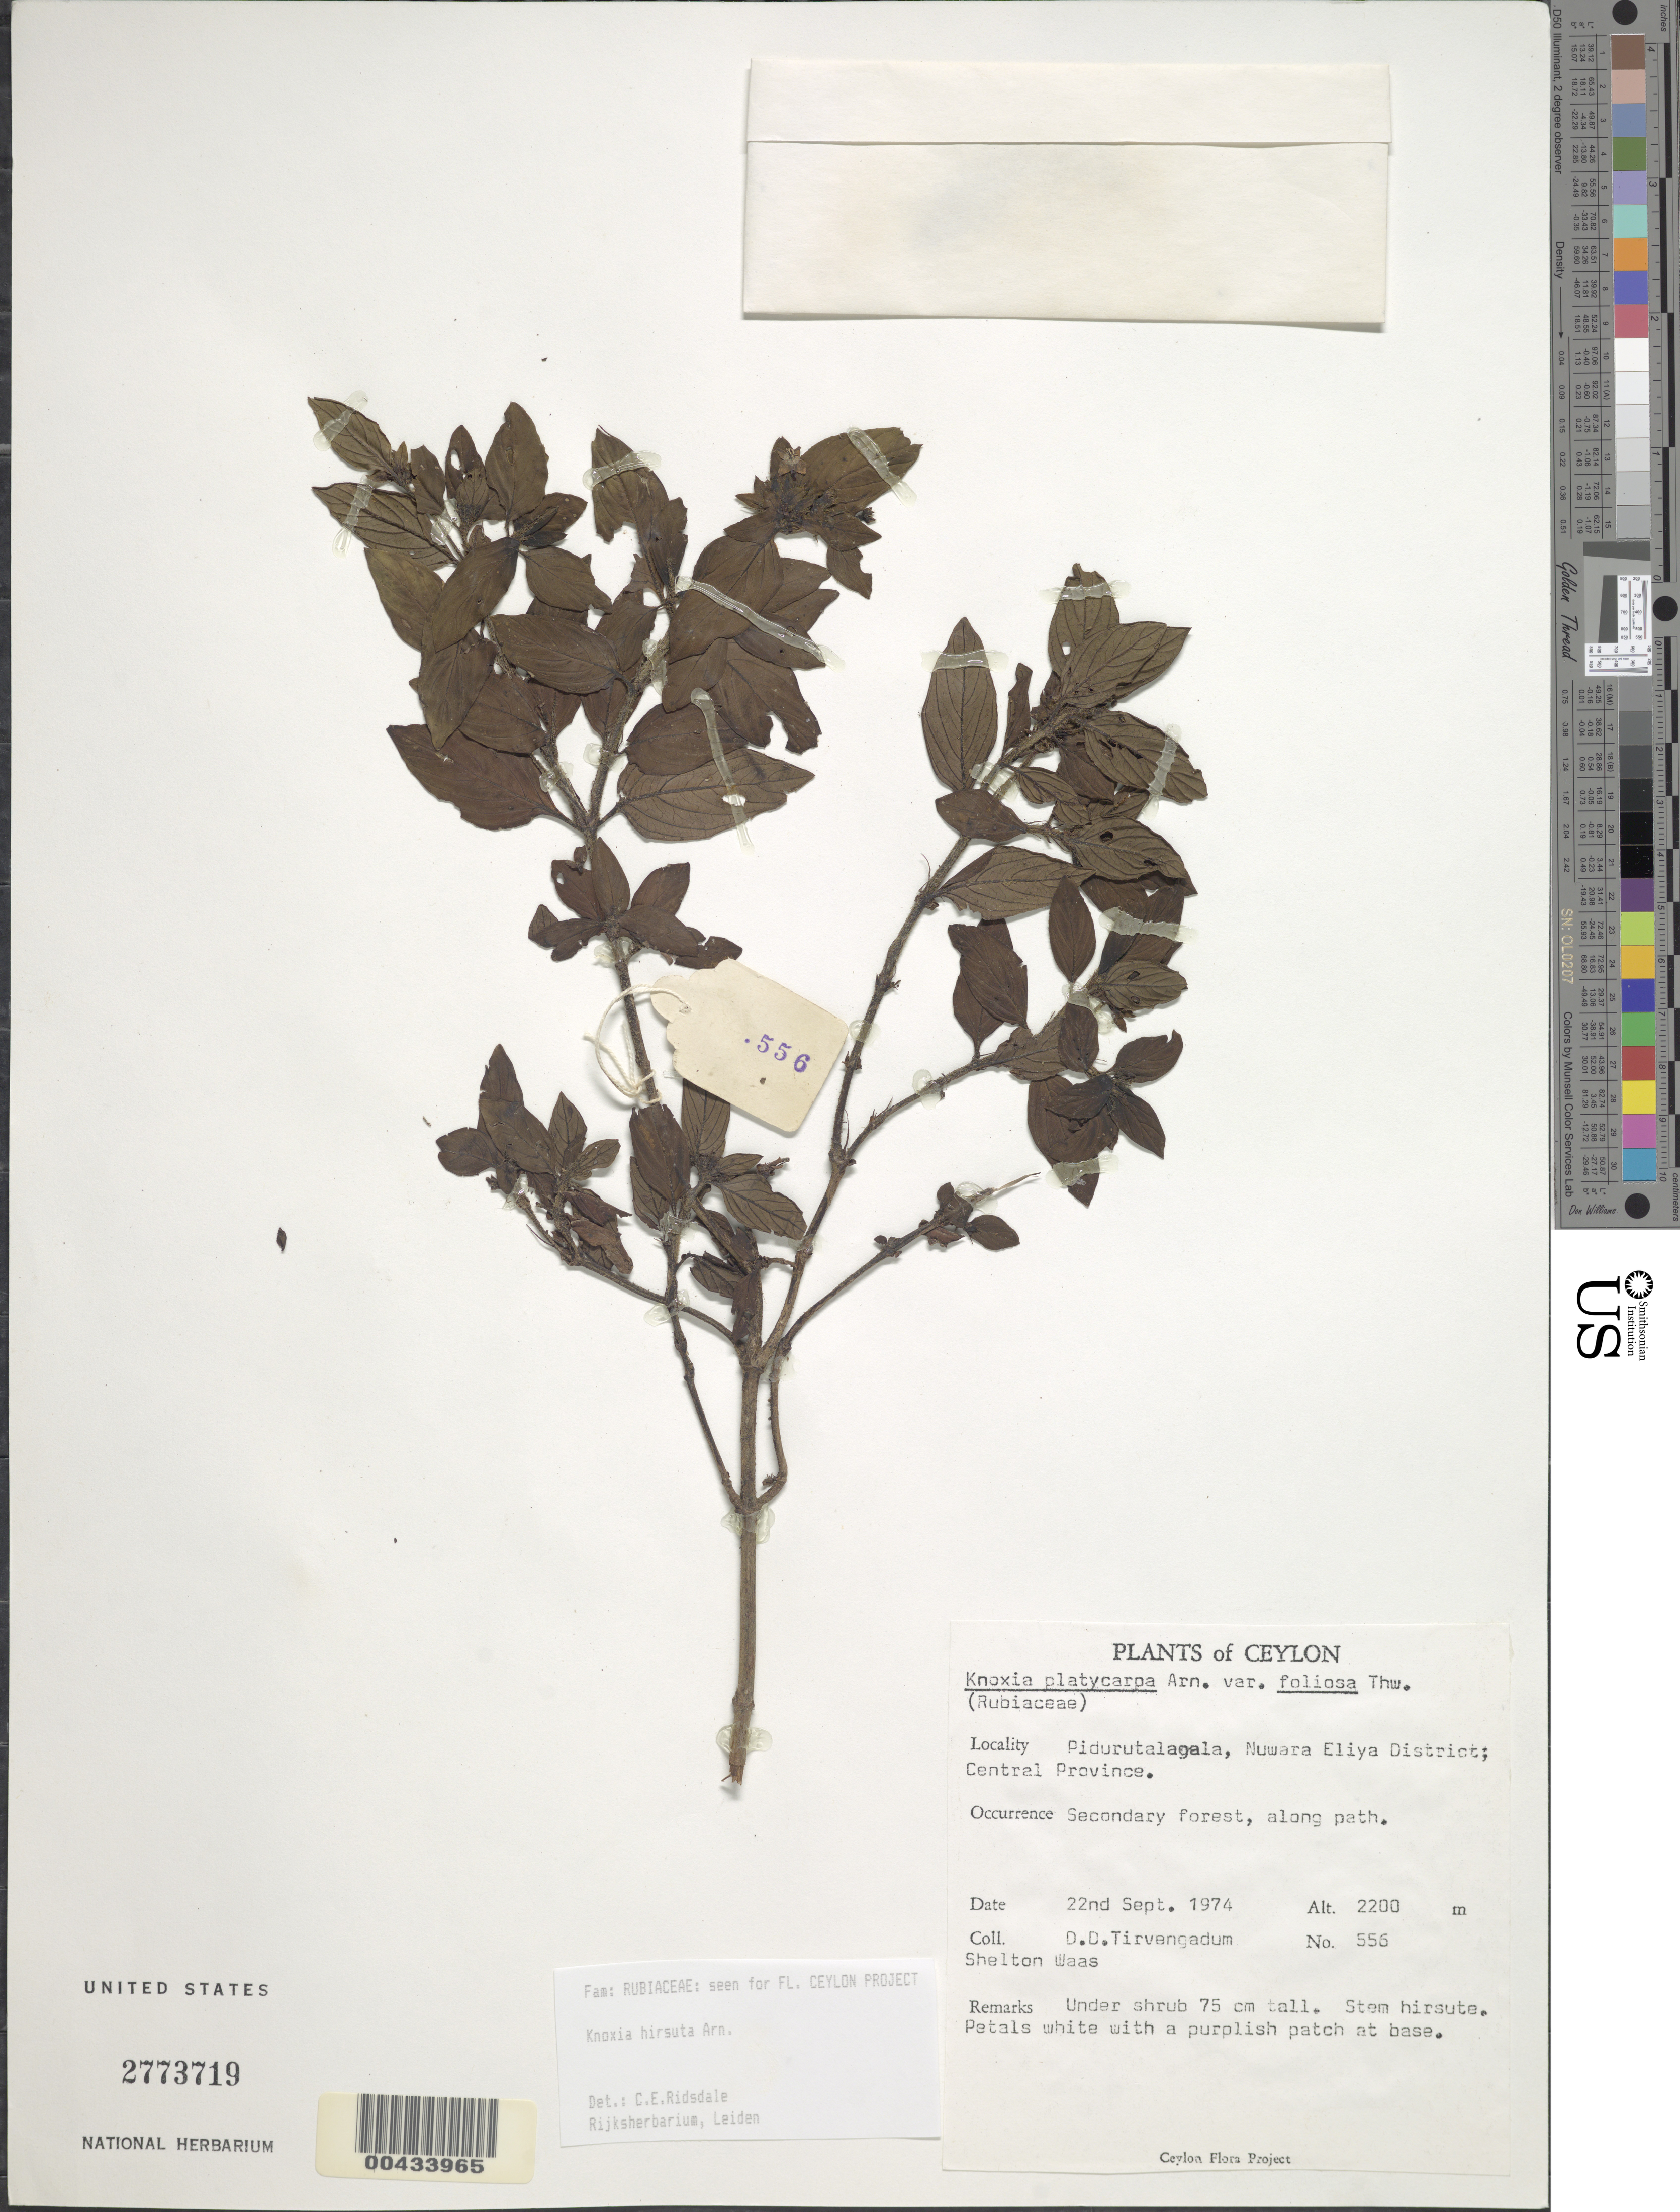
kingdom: Plantae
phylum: Tracheophyta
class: Magnoliopsida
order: Gentianales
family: Rubiaceae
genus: Knoxia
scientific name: Knoxia hirsuta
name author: Arn.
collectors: D. Tirvengadum & S. Waas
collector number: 556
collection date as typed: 22 Sep 1974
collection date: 1974-09-22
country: Sri Lanka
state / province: Central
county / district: Nuwara Eliya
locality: Pidurutalagala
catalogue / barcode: US 2773719